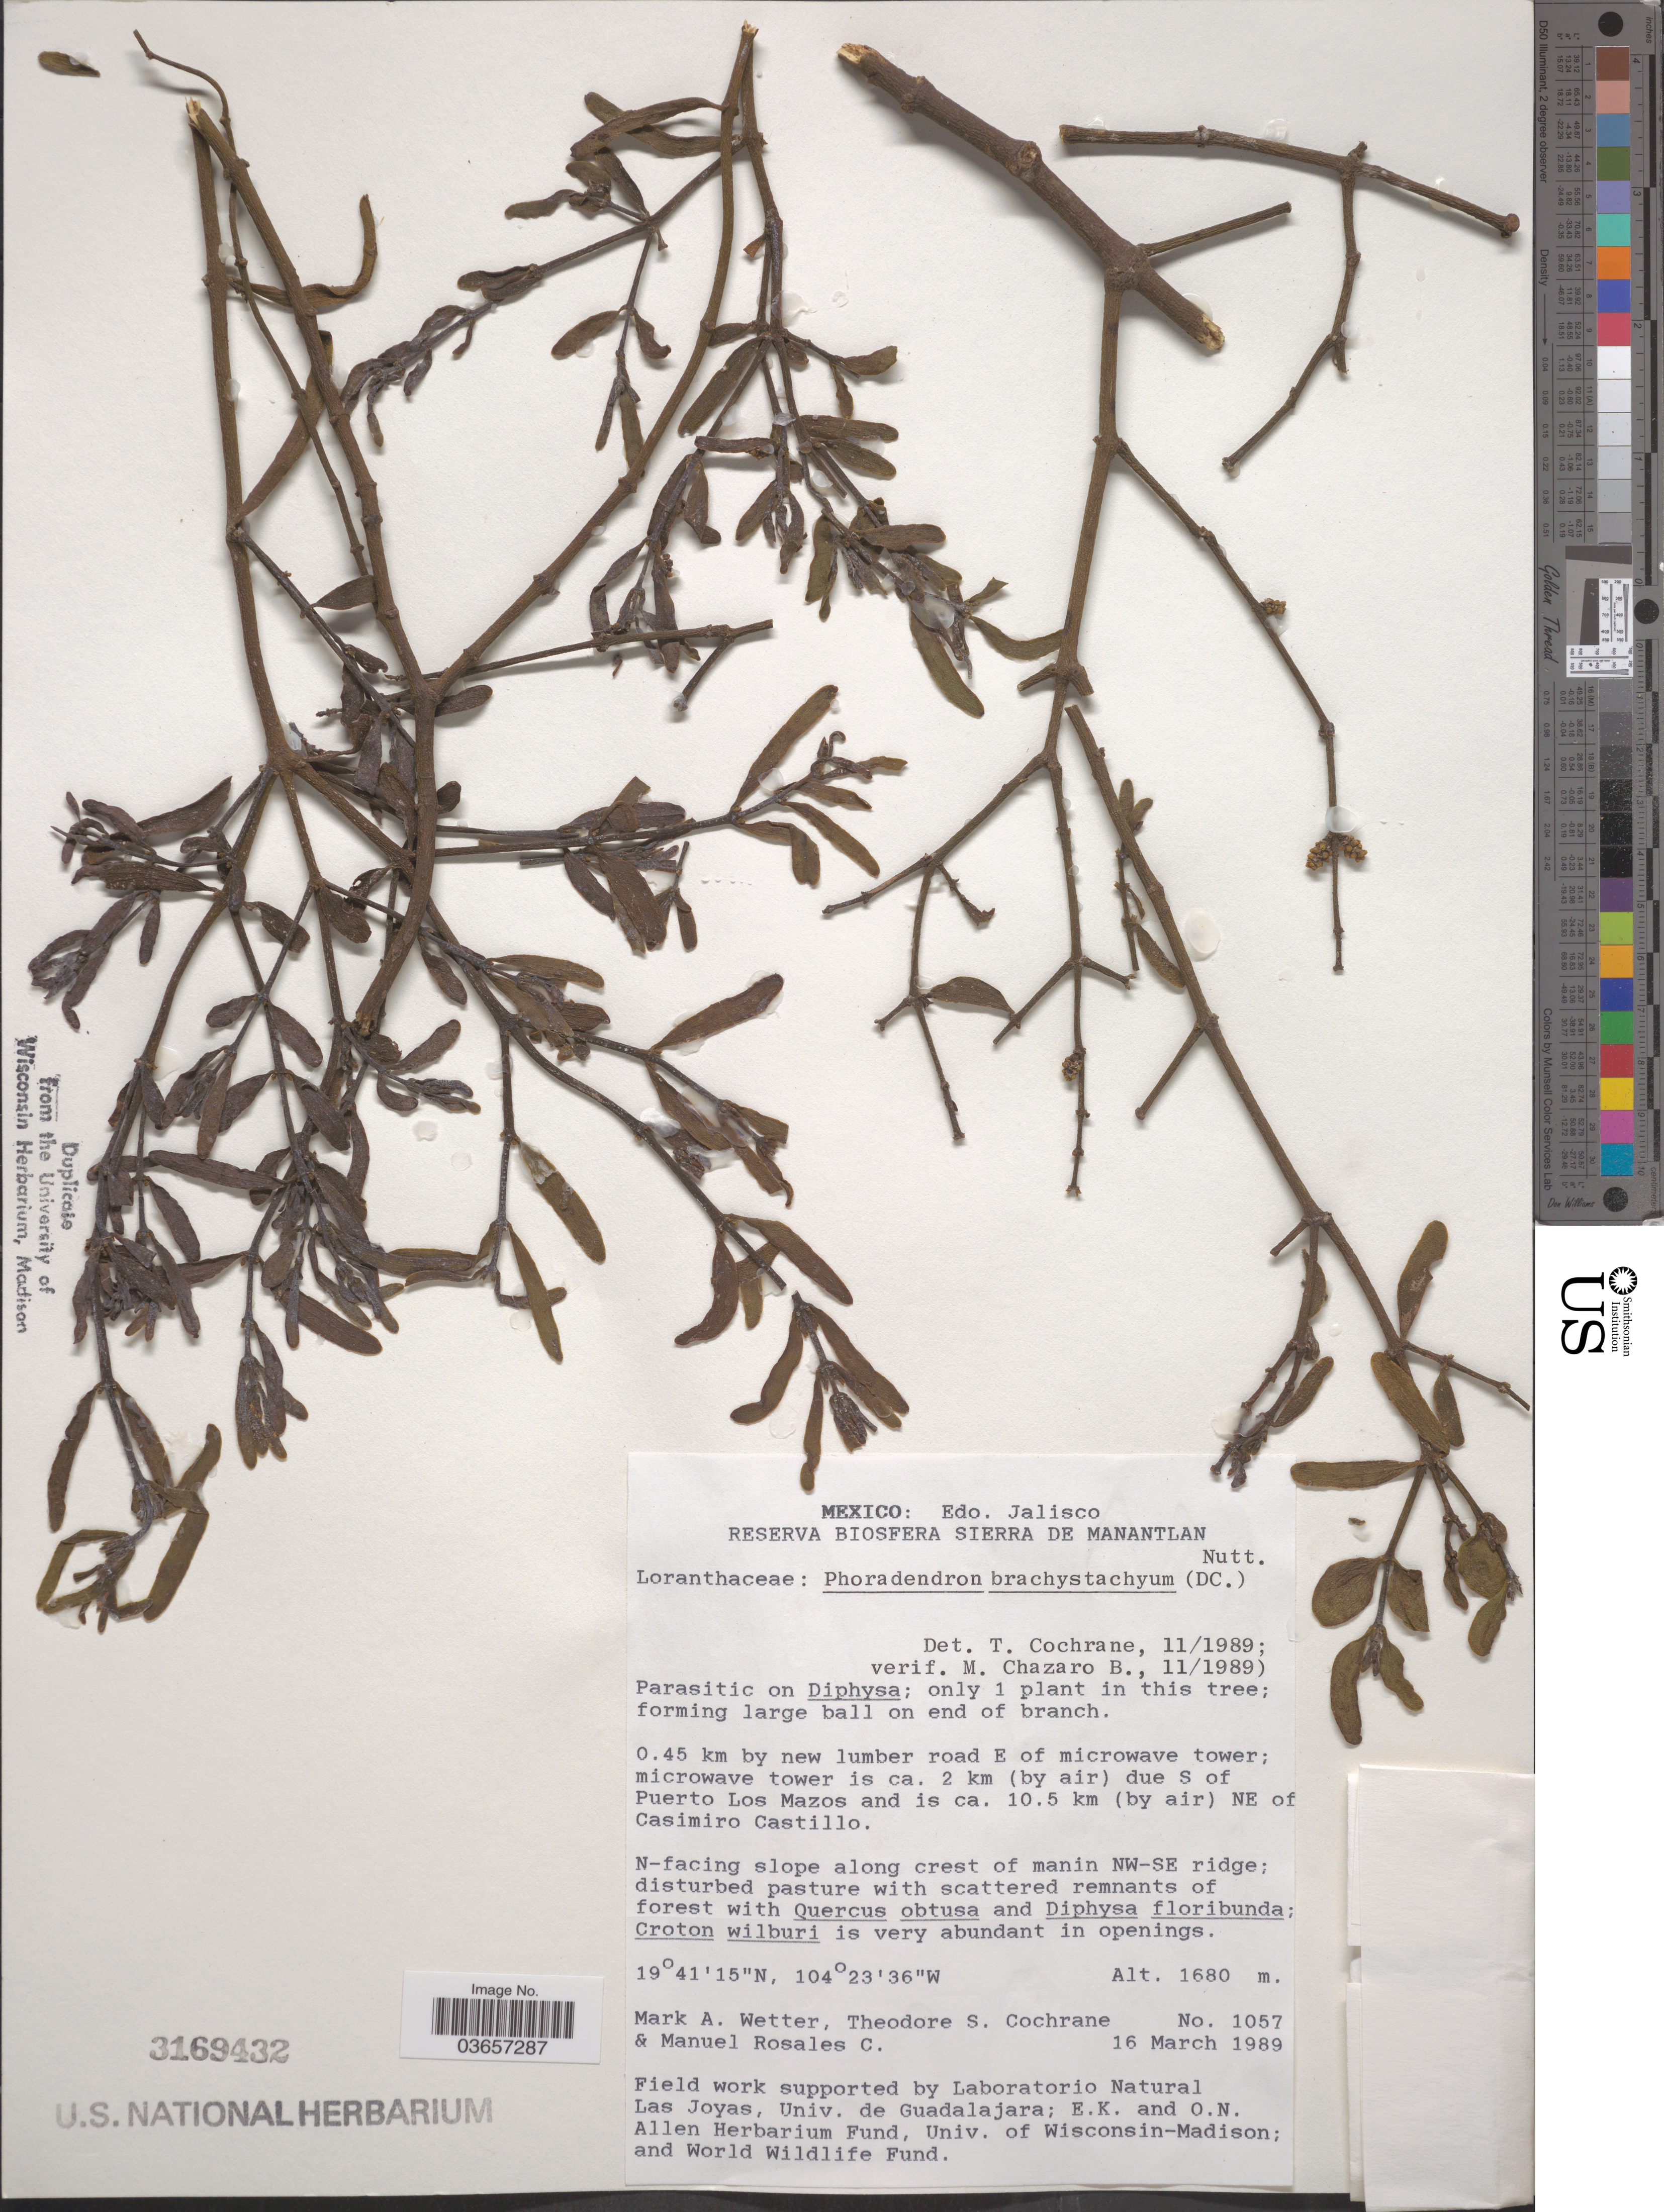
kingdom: Plantae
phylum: Tracheophyta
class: Magnoliopsida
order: Santalales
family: Viscaceae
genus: Phoradendron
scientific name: Phoradendron brachystachyum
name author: (DC.) Oliv.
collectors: M. Wetter, T. S. Cochrane & M. Rosales C.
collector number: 1057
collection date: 1989-03-16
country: Mexico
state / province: Jalisco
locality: Reserva Biosfera Sierra de Manantlan. 0.45 km by new lumber road E of microwave tower; microwave tower is ca. 2 km (by air) due S of Puerto Los Mazos and is ca. 10.5 km (by air) NE of Casimiro Castillo. N-facing slope along crest of main NW-SE ridge.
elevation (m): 1680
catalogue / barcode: US 3169432